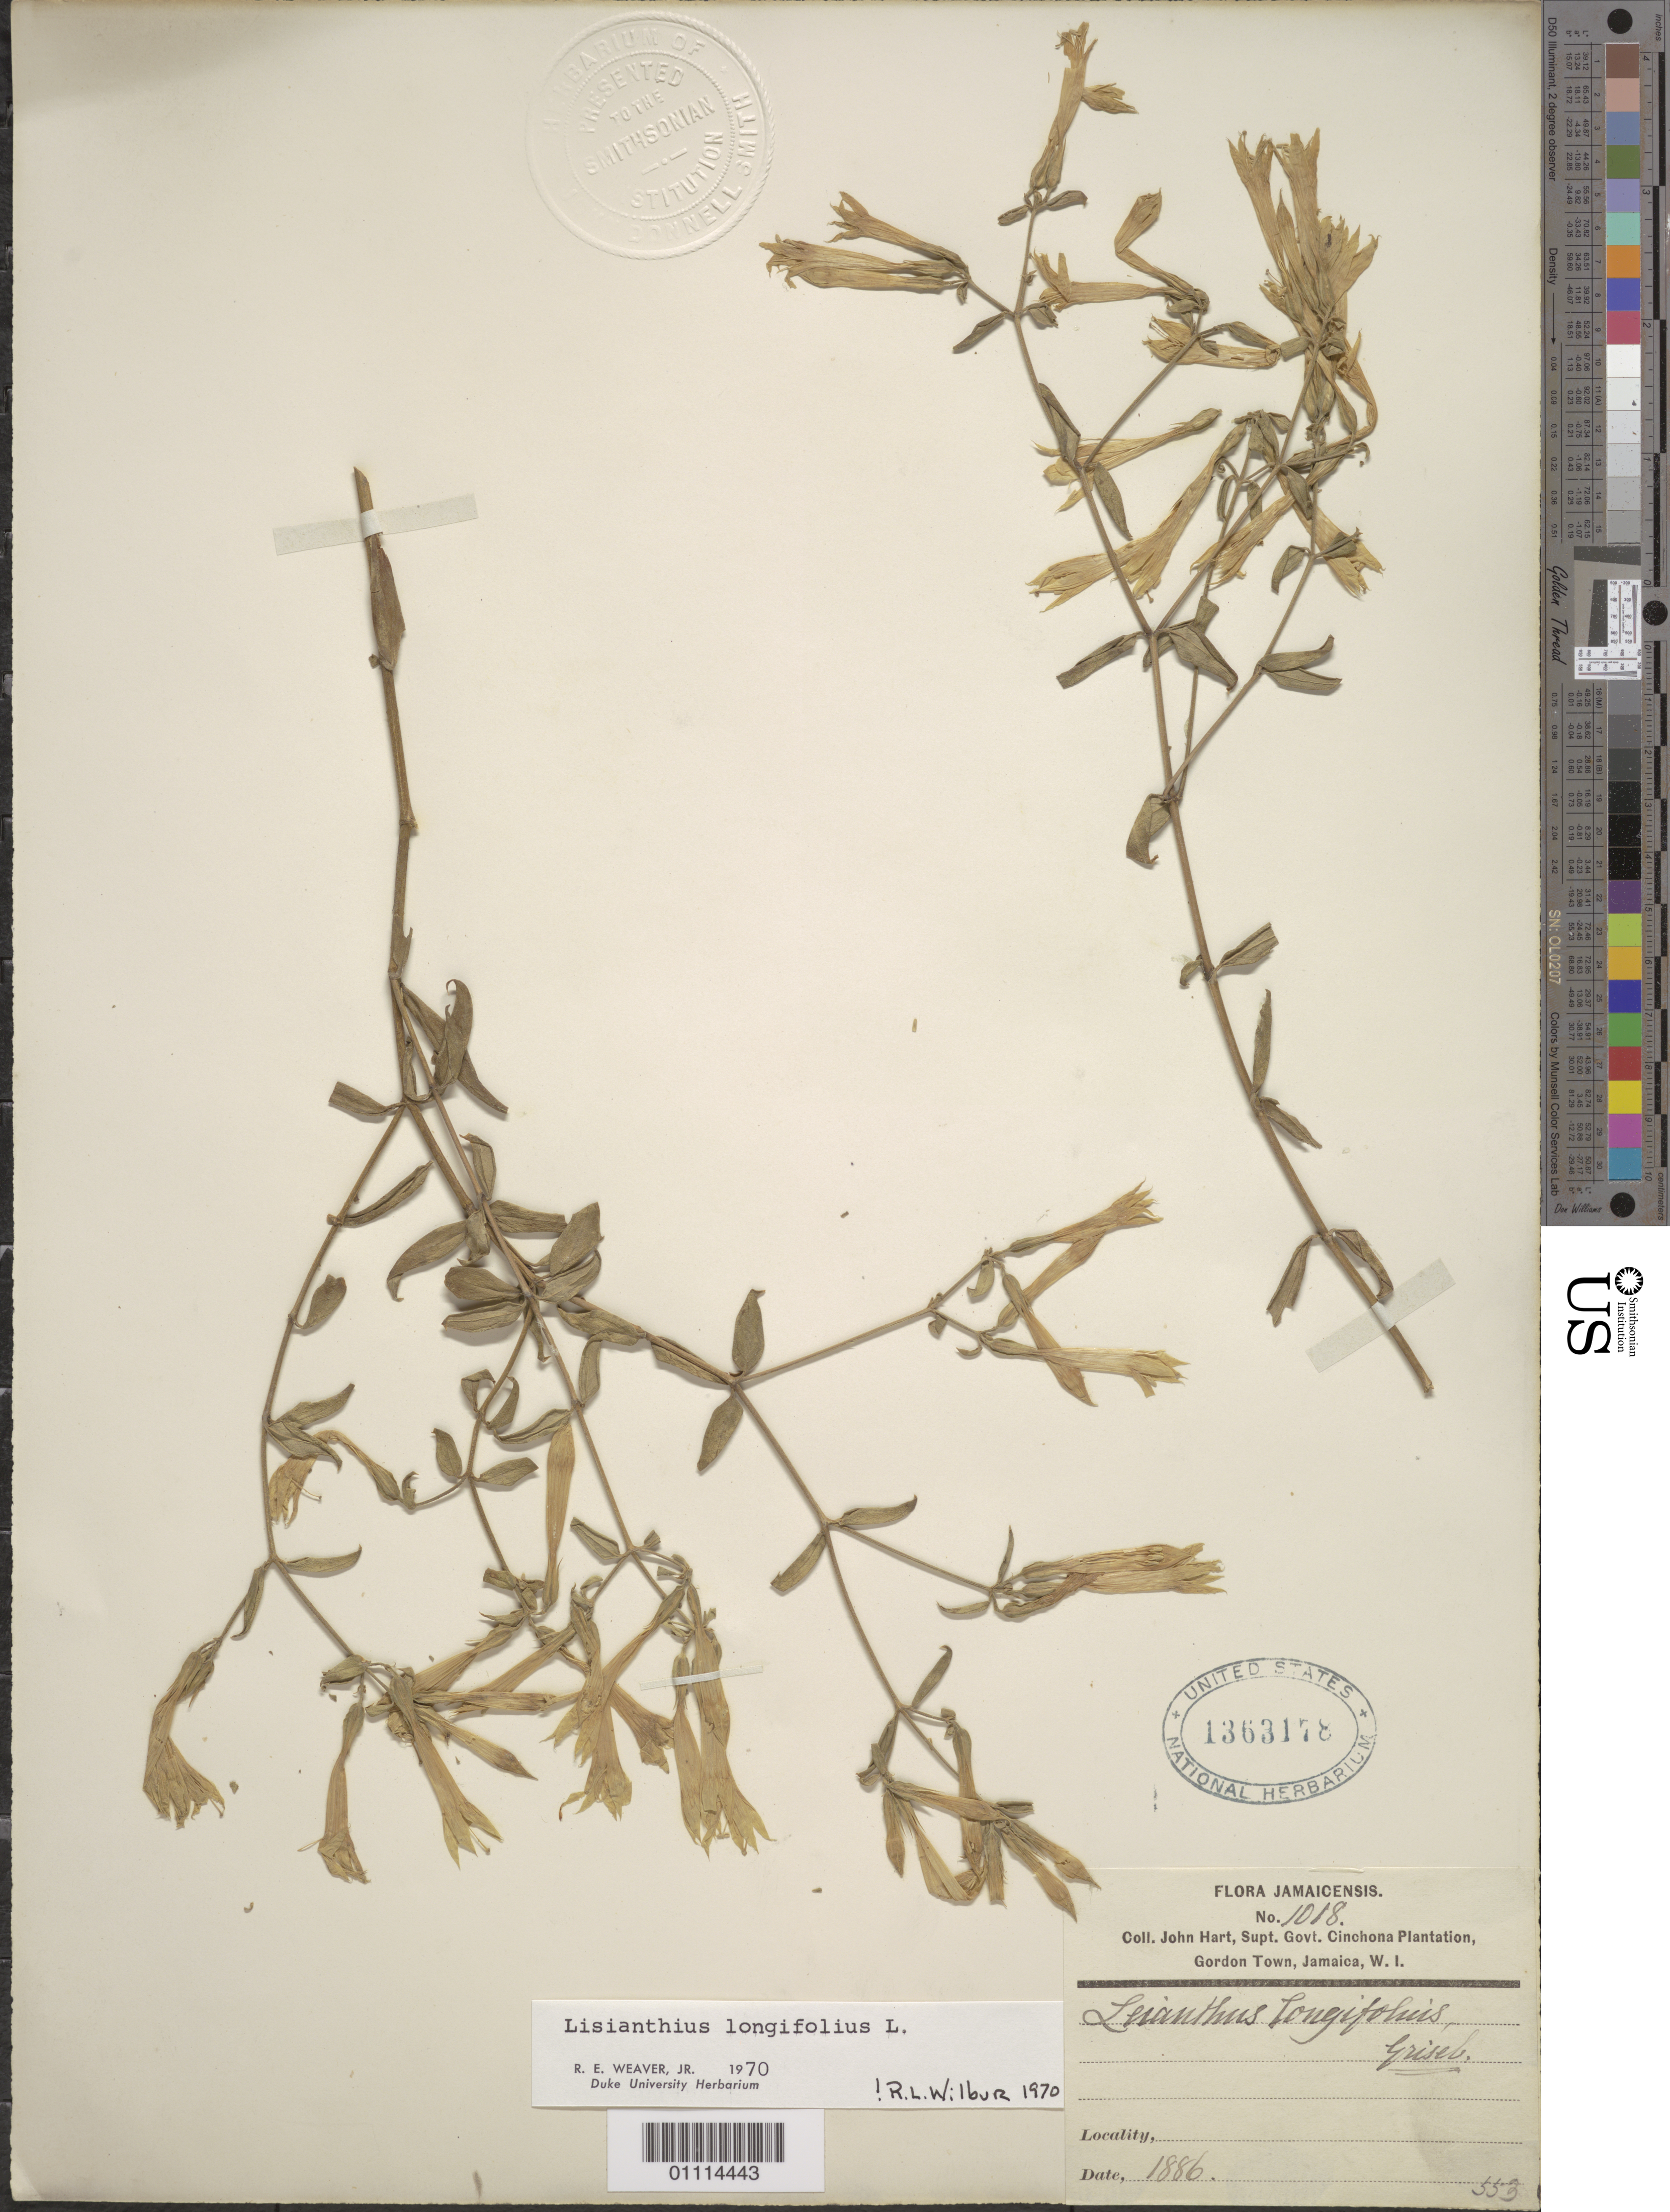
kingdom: Plantae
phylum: Tracheophyta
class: Magnoliopsida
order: Gentianales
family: Gentianaceae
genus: Lisianthius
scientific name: Lisianthius longifolius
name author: L.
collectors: J. Hart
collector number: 553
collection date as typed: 1886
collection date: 1886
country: Jamaica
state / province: Saint Andrew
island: Jamaica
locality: Cinchona Plantation, Gordon Town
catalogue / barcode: US 1363178